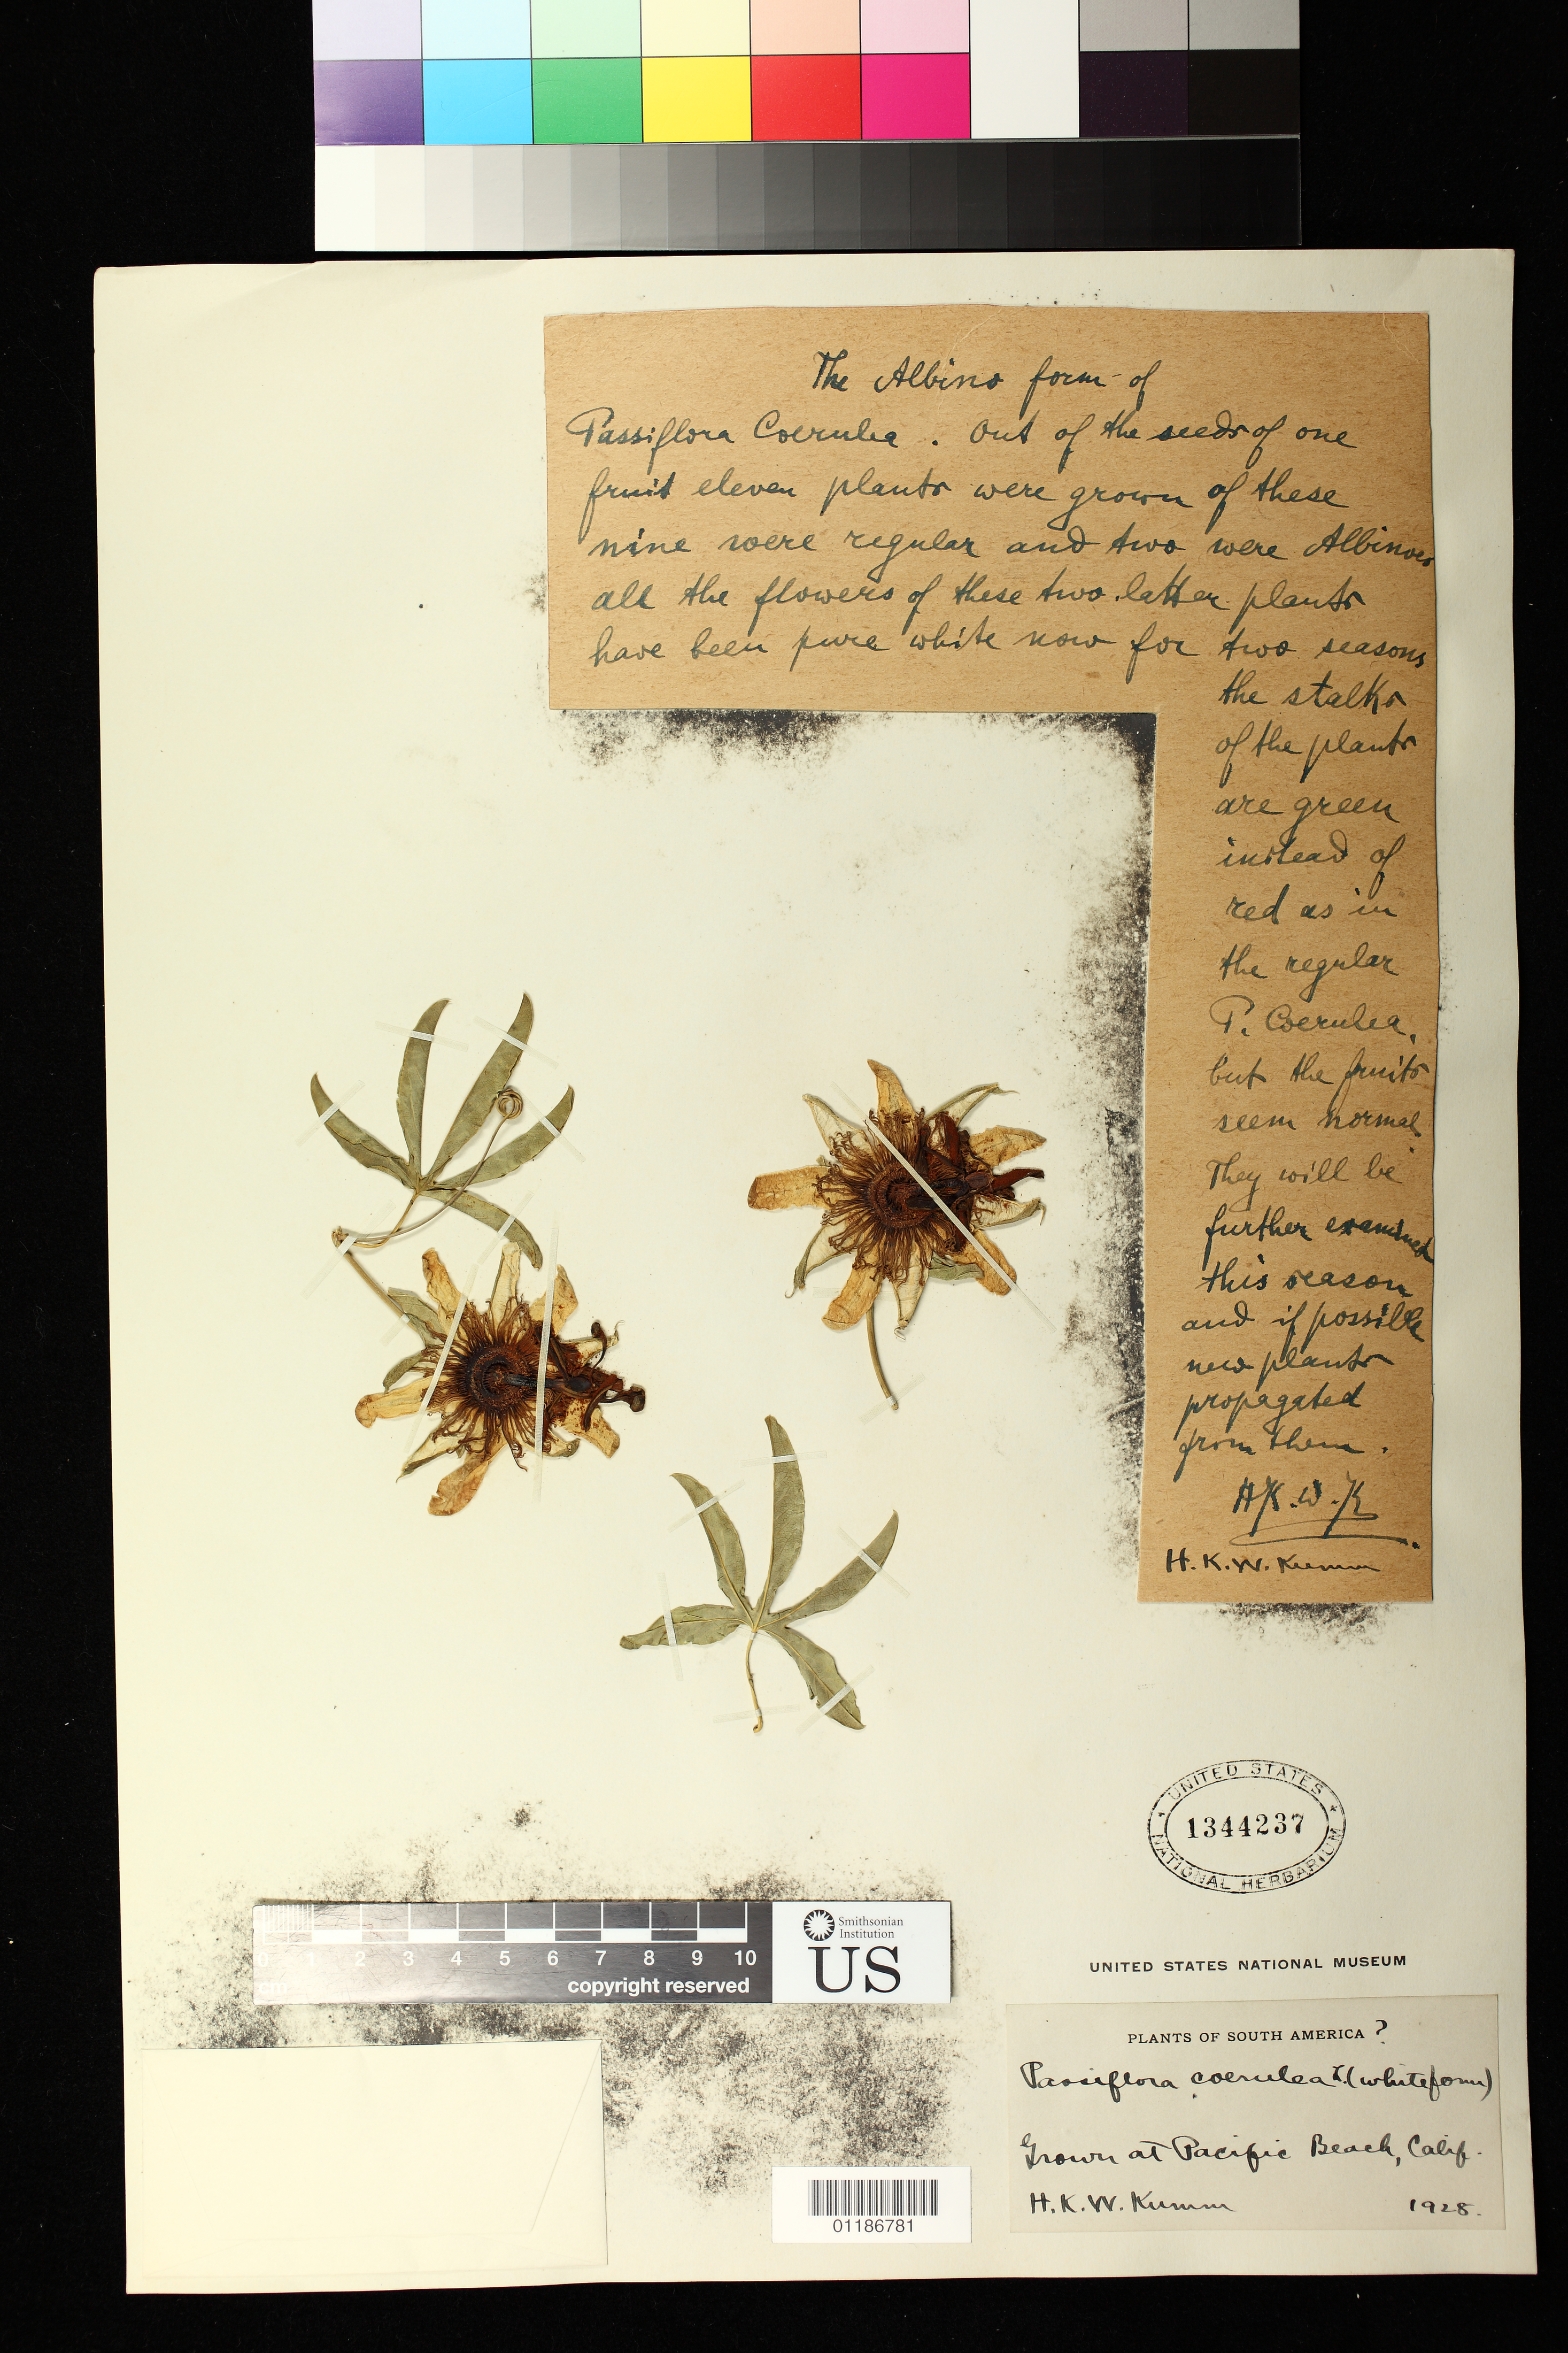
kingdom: Plantae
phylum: Tracheophyta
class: Magnoliopsida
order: Malpighiales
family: Passifloraceae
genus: Passiflora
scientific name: Passiflora caerulea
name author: L.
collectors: H. Kunim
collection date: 1928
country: United States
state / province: California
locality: Pacific Beach. (Origin of plant material not stated.)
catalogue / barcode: US 1344237